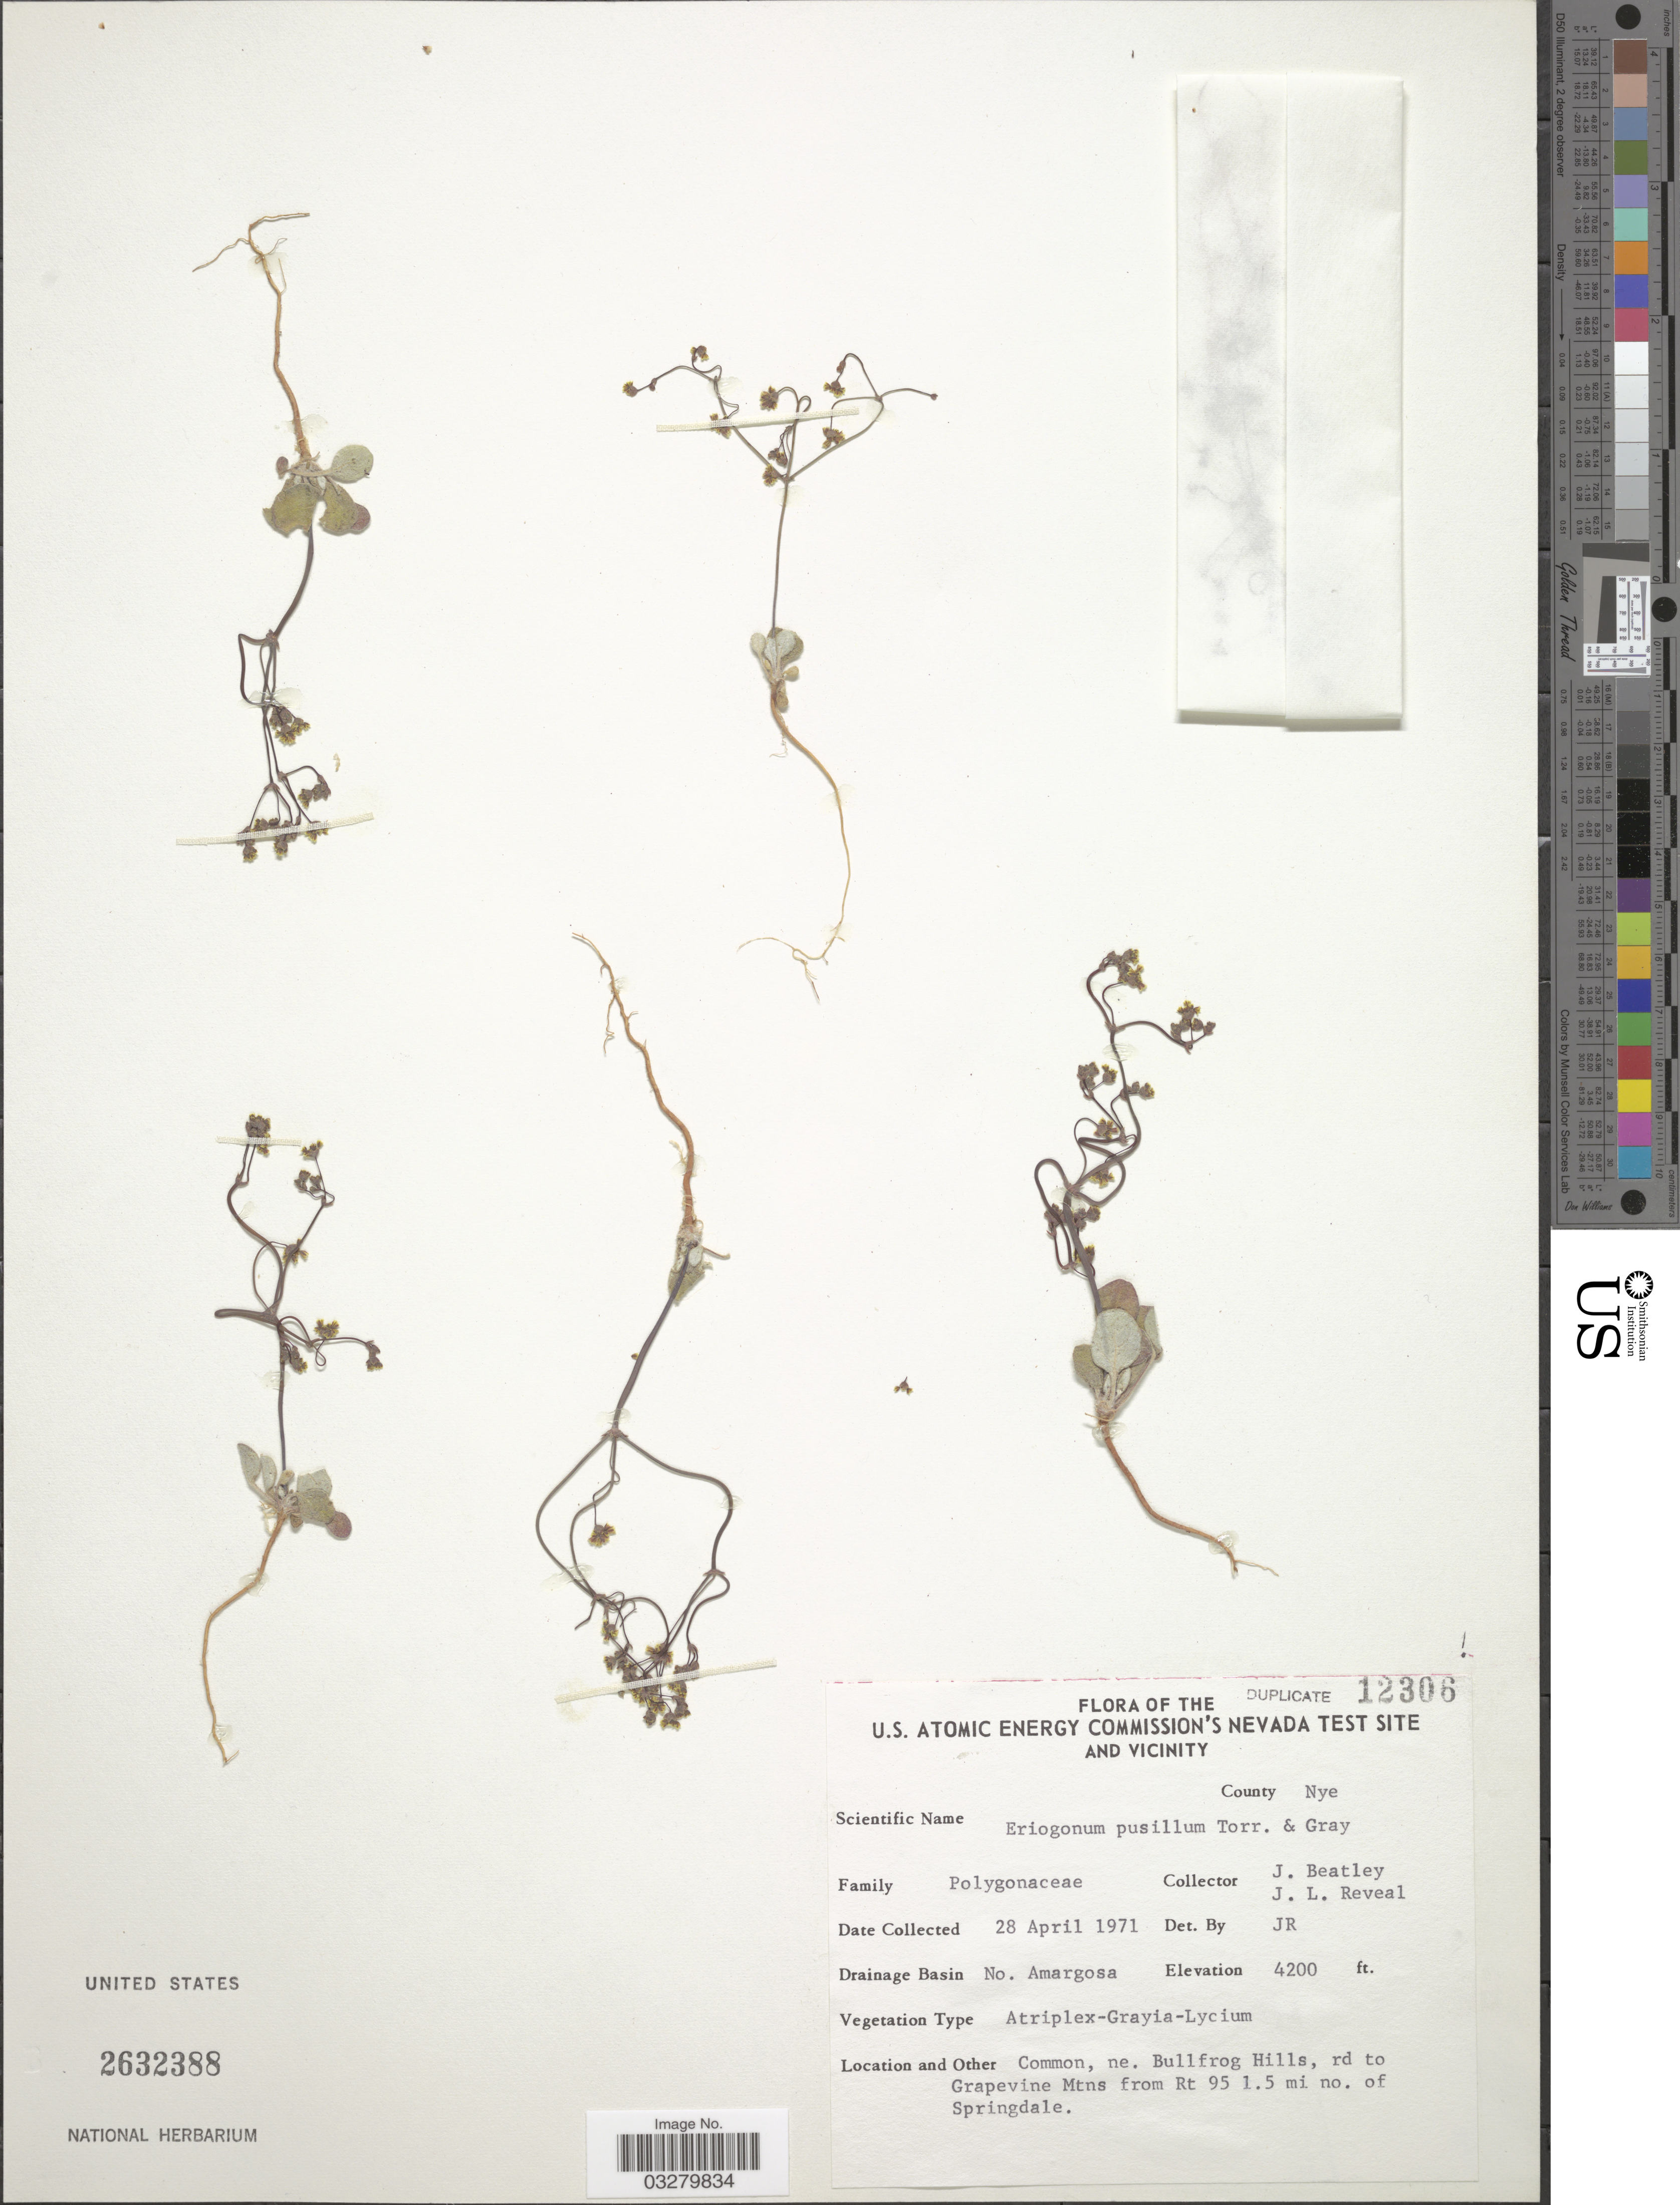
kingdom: Plantae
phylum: Tracheophyta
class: Magnoliopsida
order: Caryophyllales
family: Polygonaceae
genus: Eriogonum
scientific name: Eriogonum pusillum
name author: Torr. & A. Gray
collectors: J. C. Beatley & J. L. Reveal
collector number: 12306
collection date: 1971-04-28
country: United States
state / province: Nevada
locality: U.S. Atomic Energy Commission's Nevada Test Site and Vicinity. County Nye. Drainage Basin No. Amargosa. Ne. Bullfrog Hills, rd to Grapevine Mtns from Rt 95 1.5 mi no. of Springdale.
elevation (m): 1280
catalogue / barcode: US 2632388